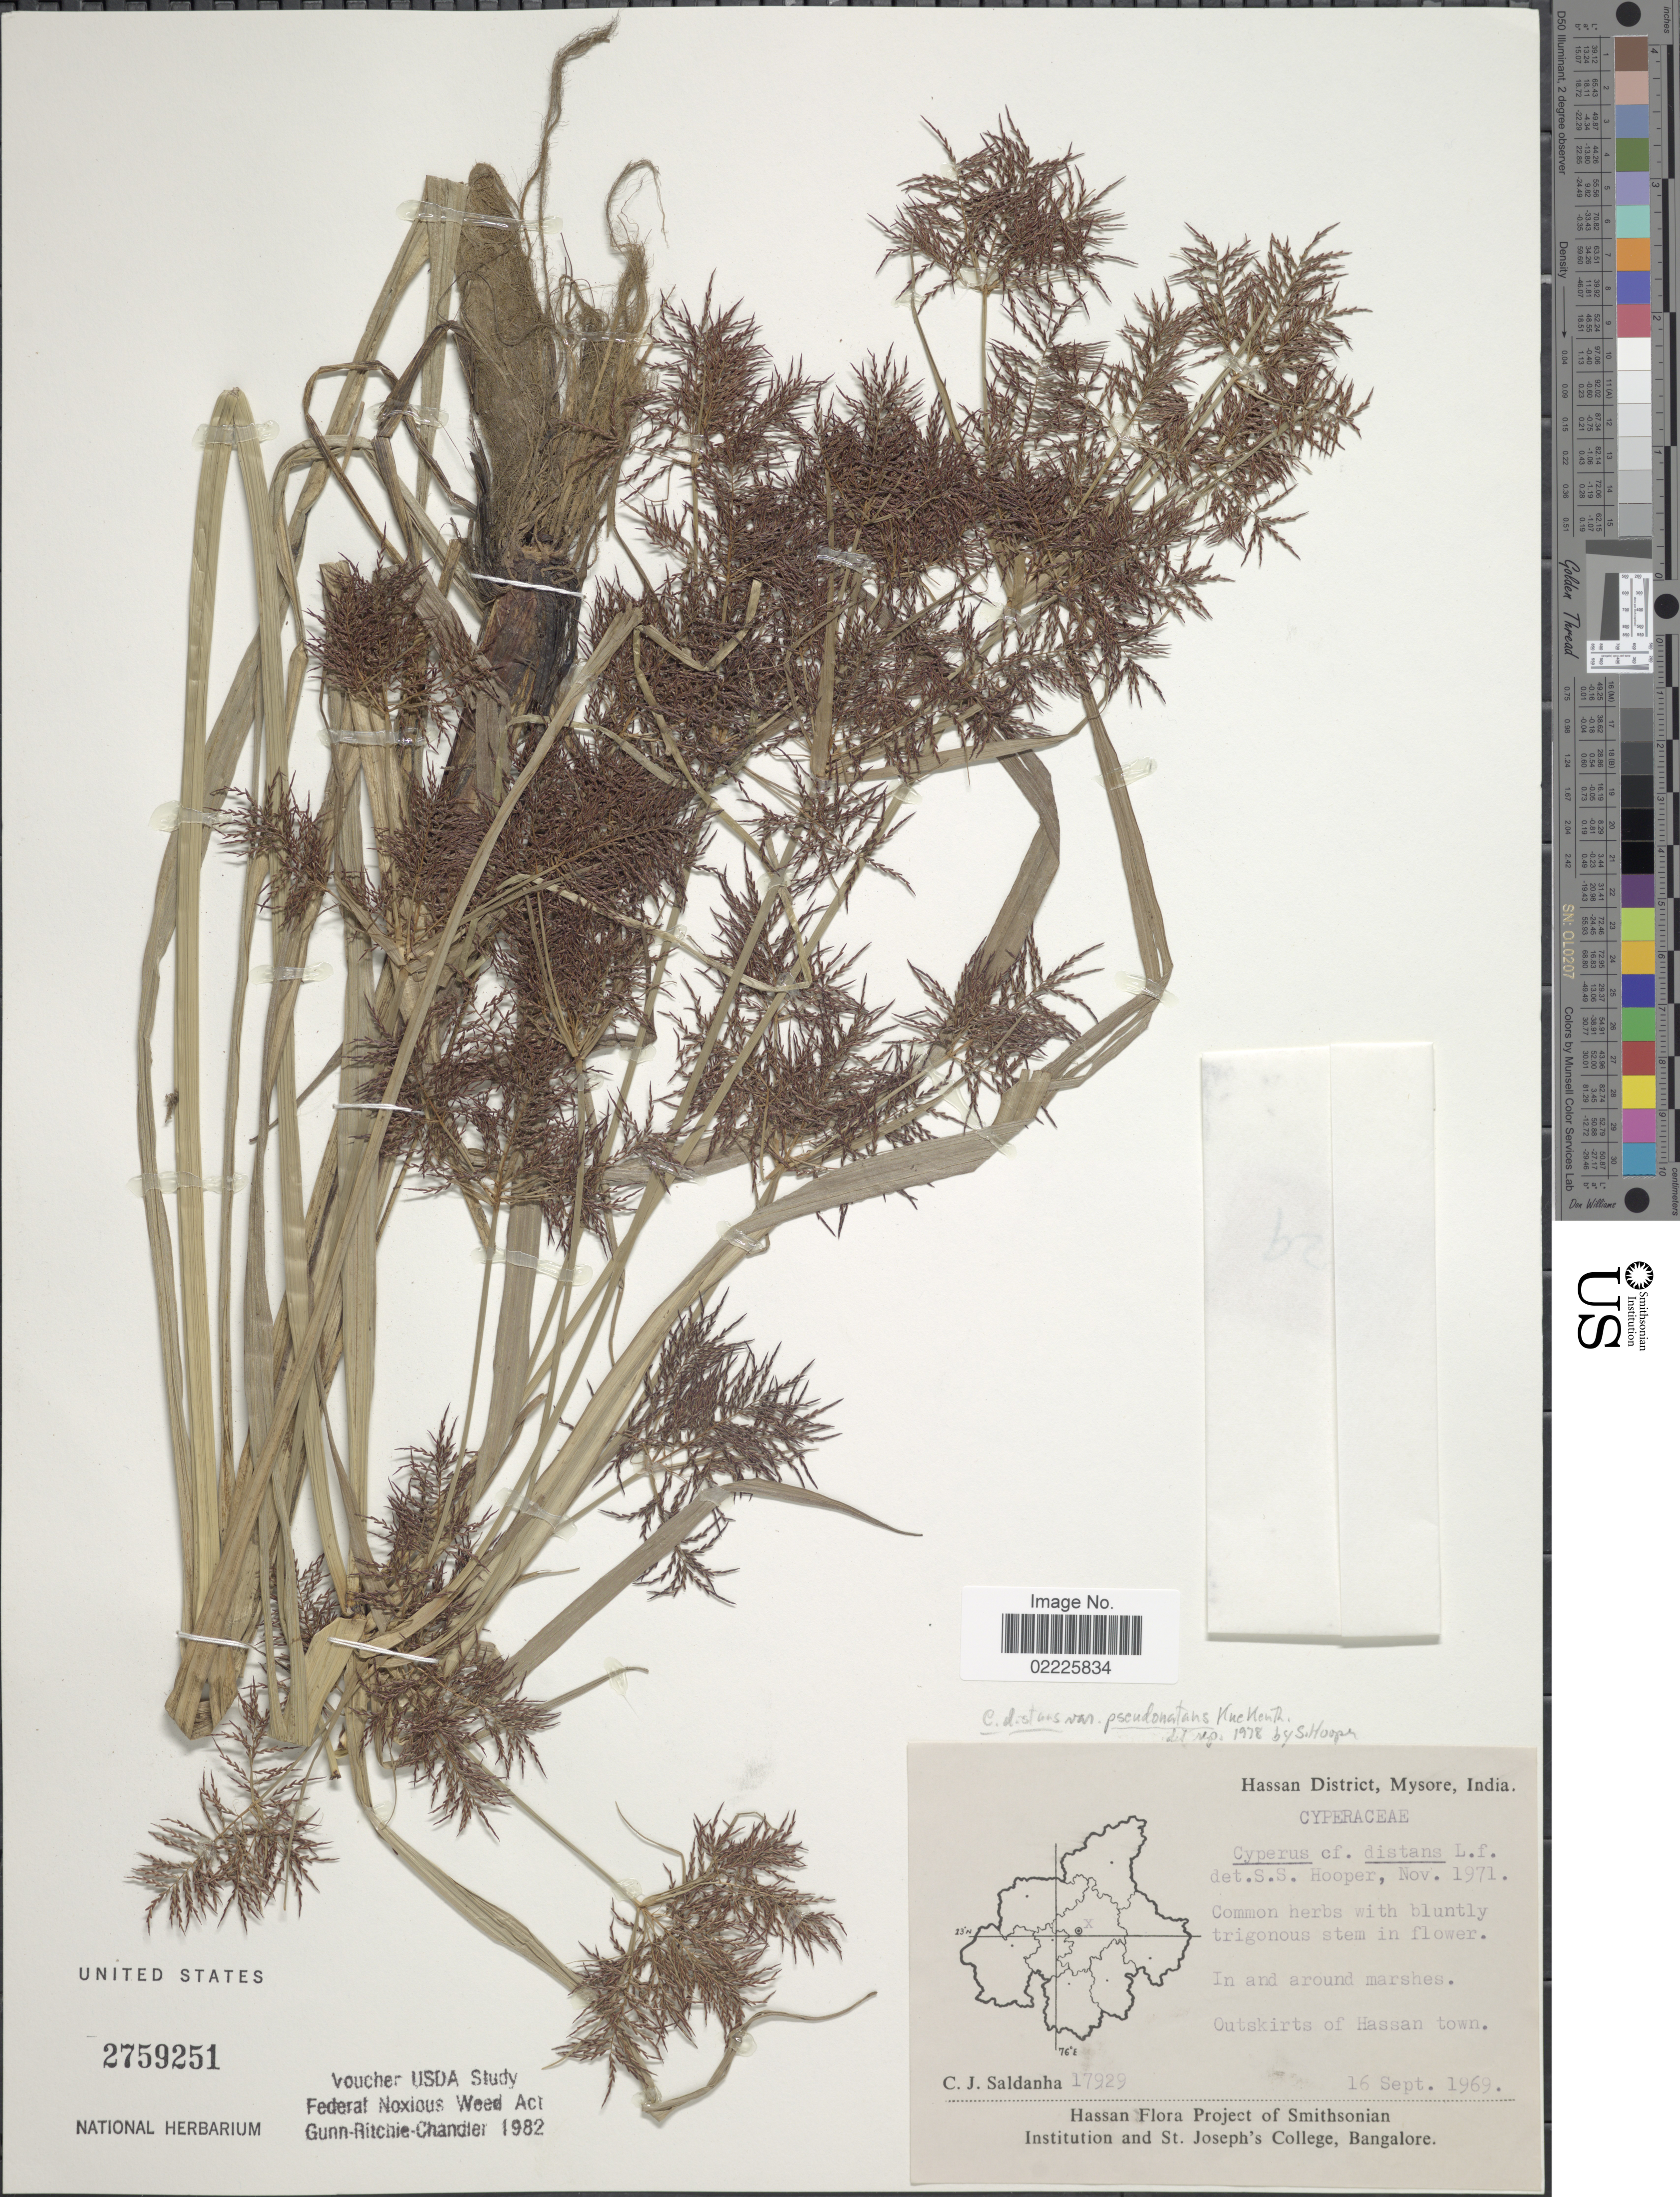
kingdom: Plantae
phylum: Tracheophyta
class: Liliopsida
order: Poales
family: Cyperaceae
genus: Cyperus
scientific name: Cyperus distans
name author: L. f.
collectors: C. J. Saldanha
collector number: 17929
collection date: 1969-09-16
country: India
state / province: Karnataka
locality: Hassan District, Mysore, Outskirts of Hassan town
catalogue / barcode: US 2759251